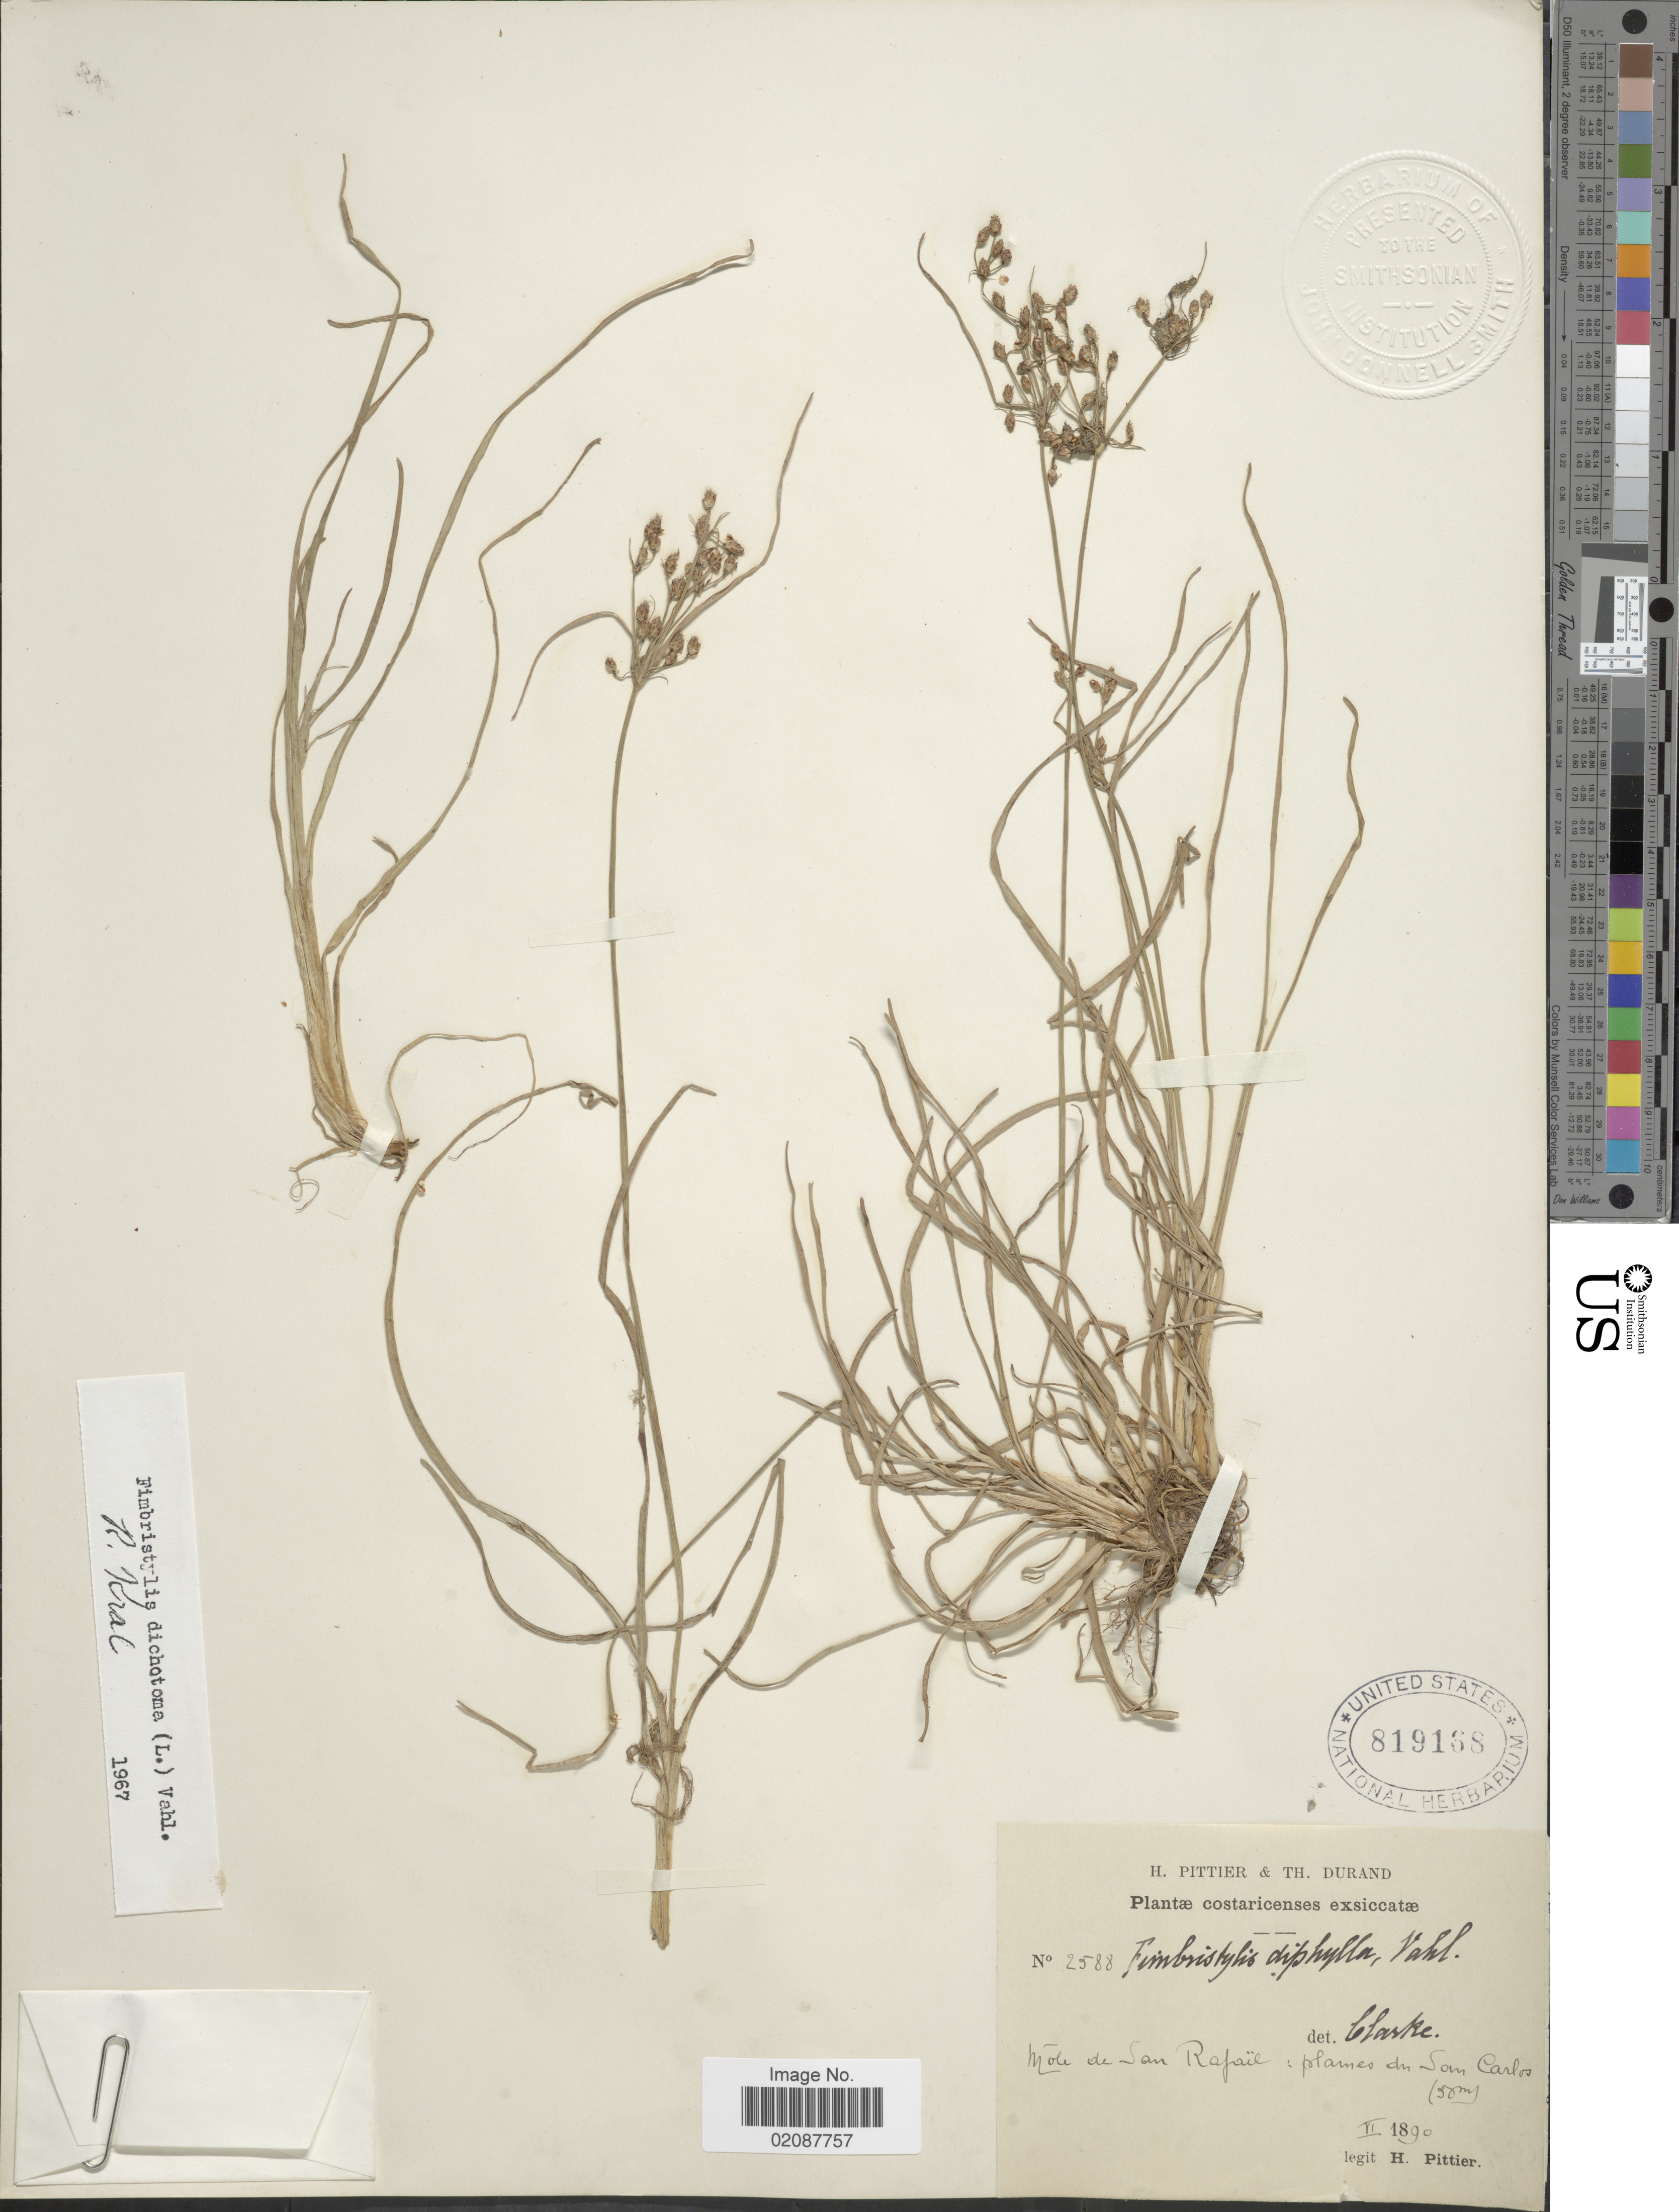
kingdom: Plantae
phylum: Tracheophyta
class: Liliopsida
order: Poales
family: Cyperaceae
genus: Fimbristylis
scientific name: Fimbristylis dichotoma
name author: (L.) Vahl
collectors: H. F. Pittier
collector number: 2588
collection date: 1890-06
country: Costa Rica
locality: Costaricenses, Mole de San Rafaël: plames du San Carlos.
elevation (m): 50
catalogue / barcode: US 819168